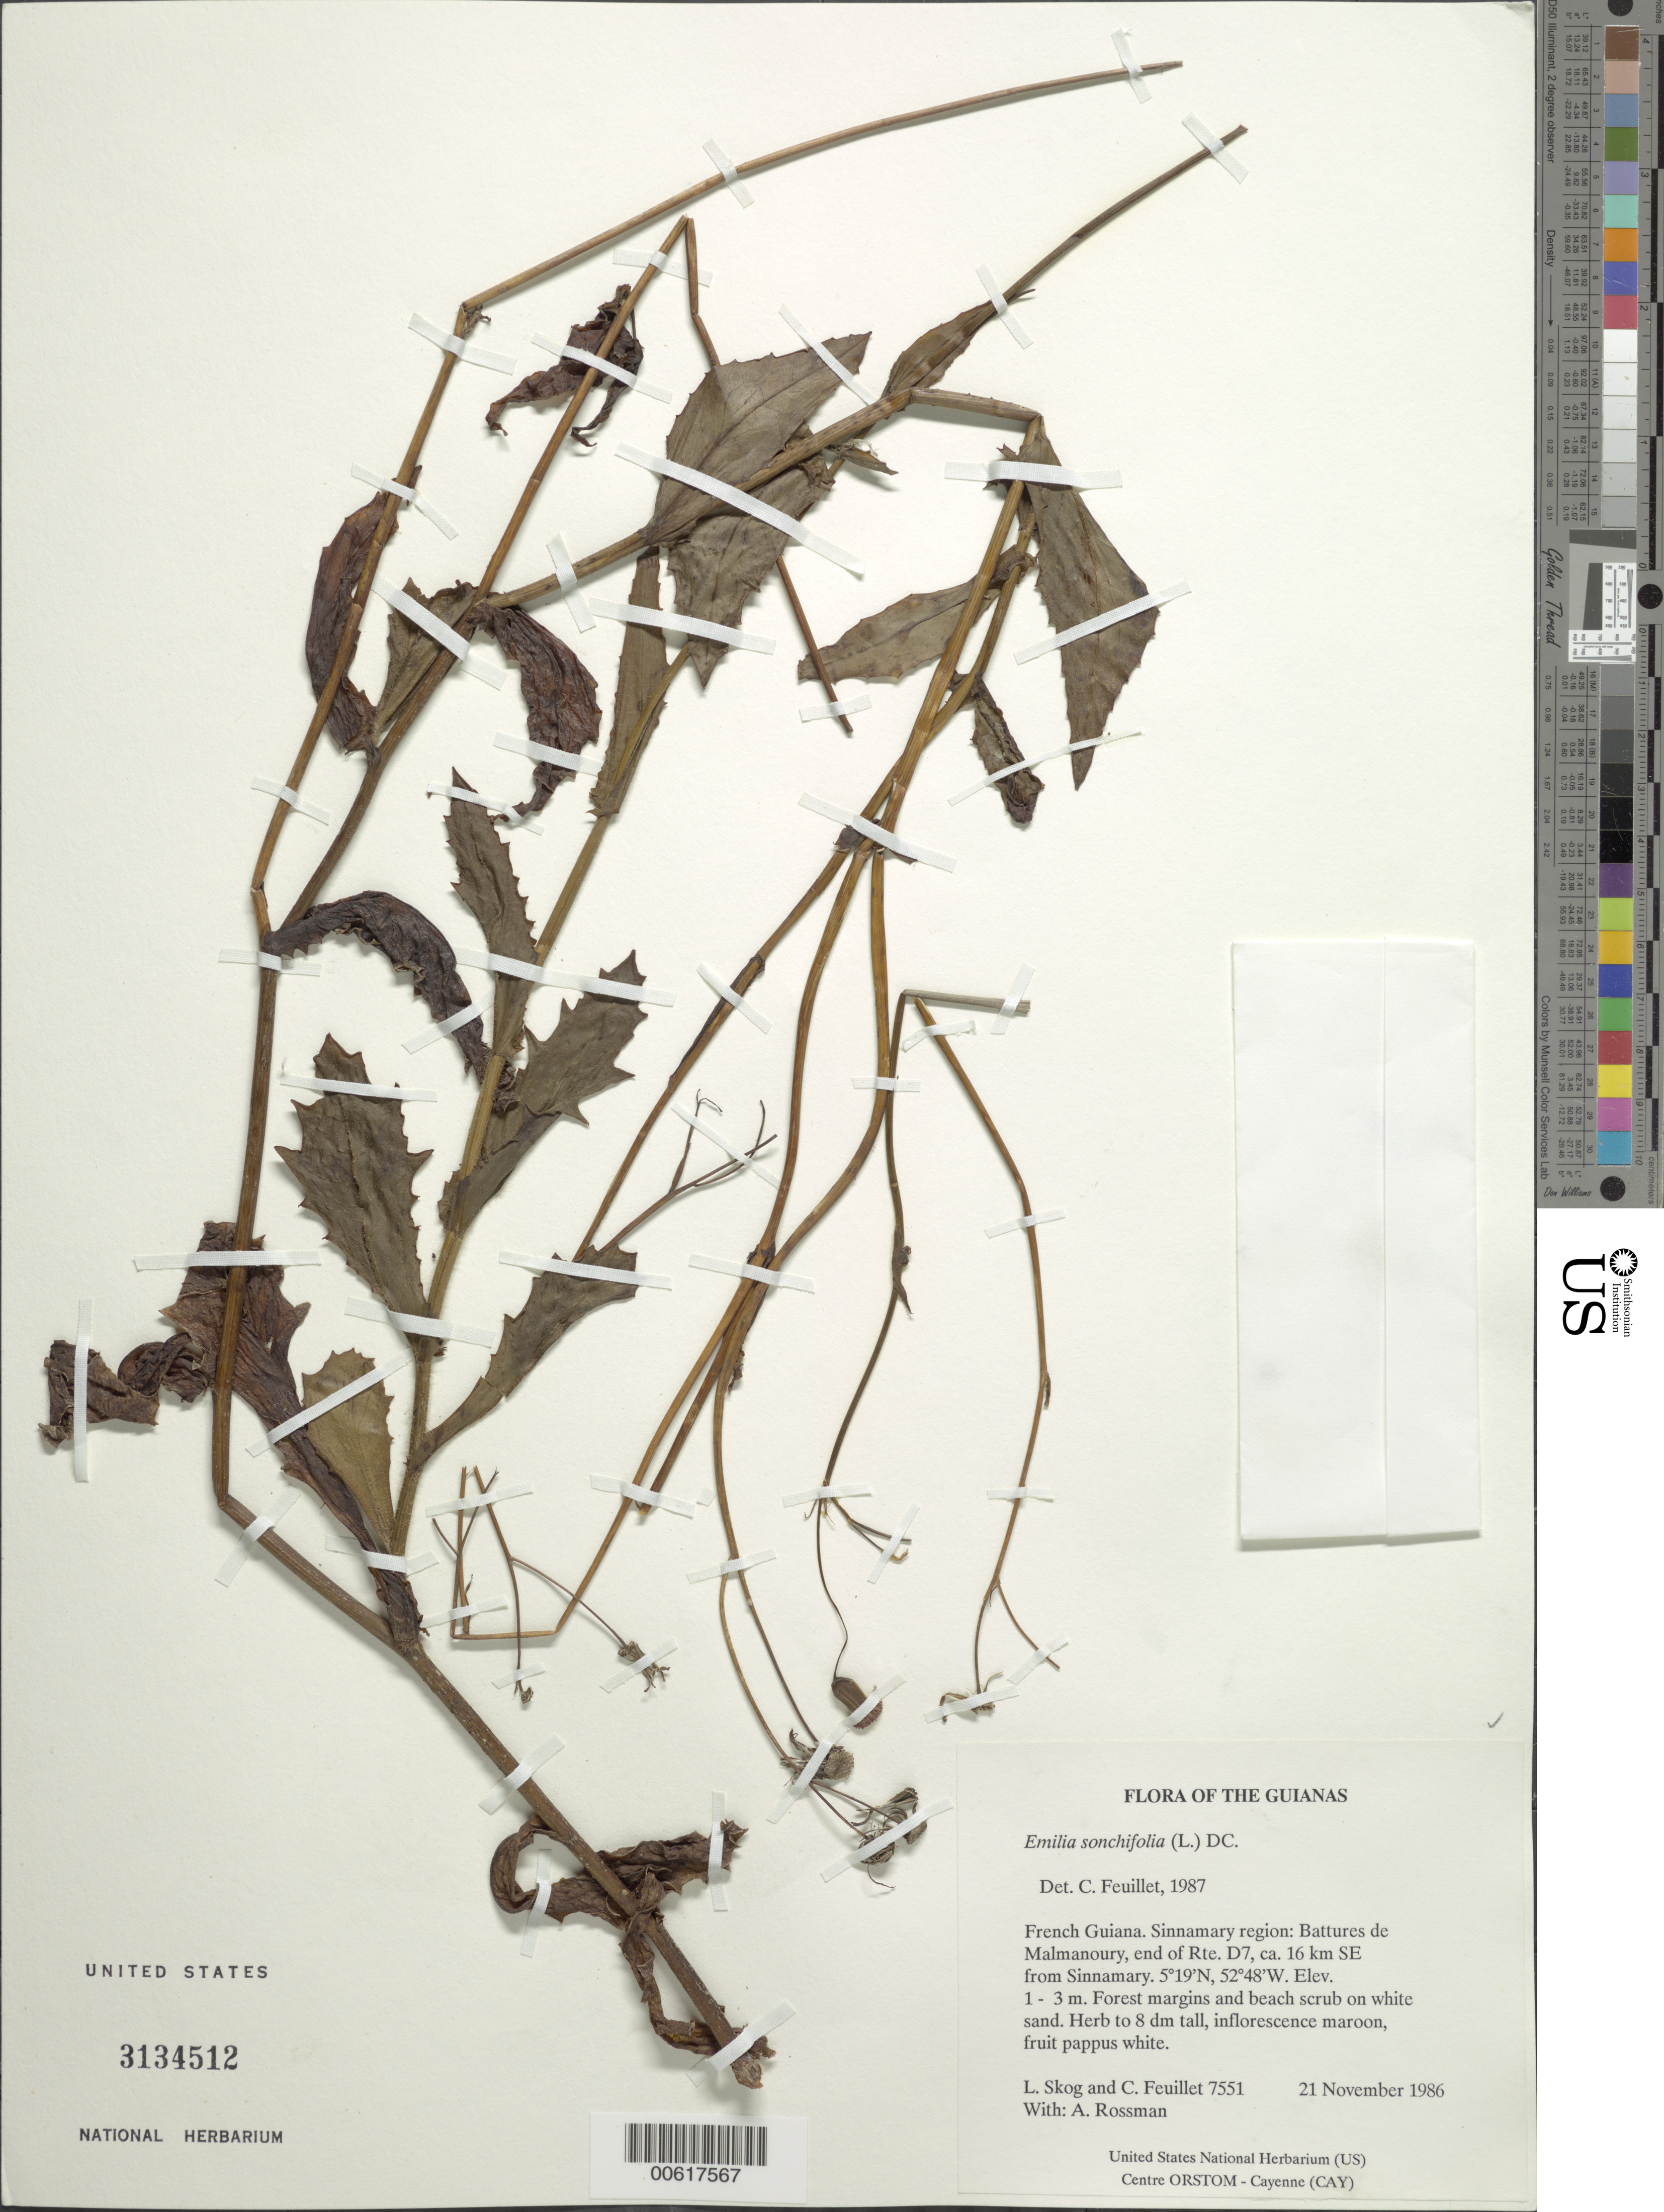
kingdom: Plantae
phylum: Tracheophyta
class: Magnoliopsida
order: Asterales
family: Asteraceae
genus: Emilia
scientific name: Emilia sonchifolia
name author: (L.) DC.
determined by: Feuillet, C.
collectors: L. E. Skog, C. Feuillet & A. Rossman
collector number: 7551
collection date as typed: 21 November 1986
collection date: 1986-11-21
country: French Guiana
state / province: Cayenne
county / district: Sinnamary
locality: Battures de Malmanoury, end of Rte. D7, ±16 km SE from Sinnamary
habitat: Forest margins and beach scrub on white sand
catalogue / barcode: US 3134512